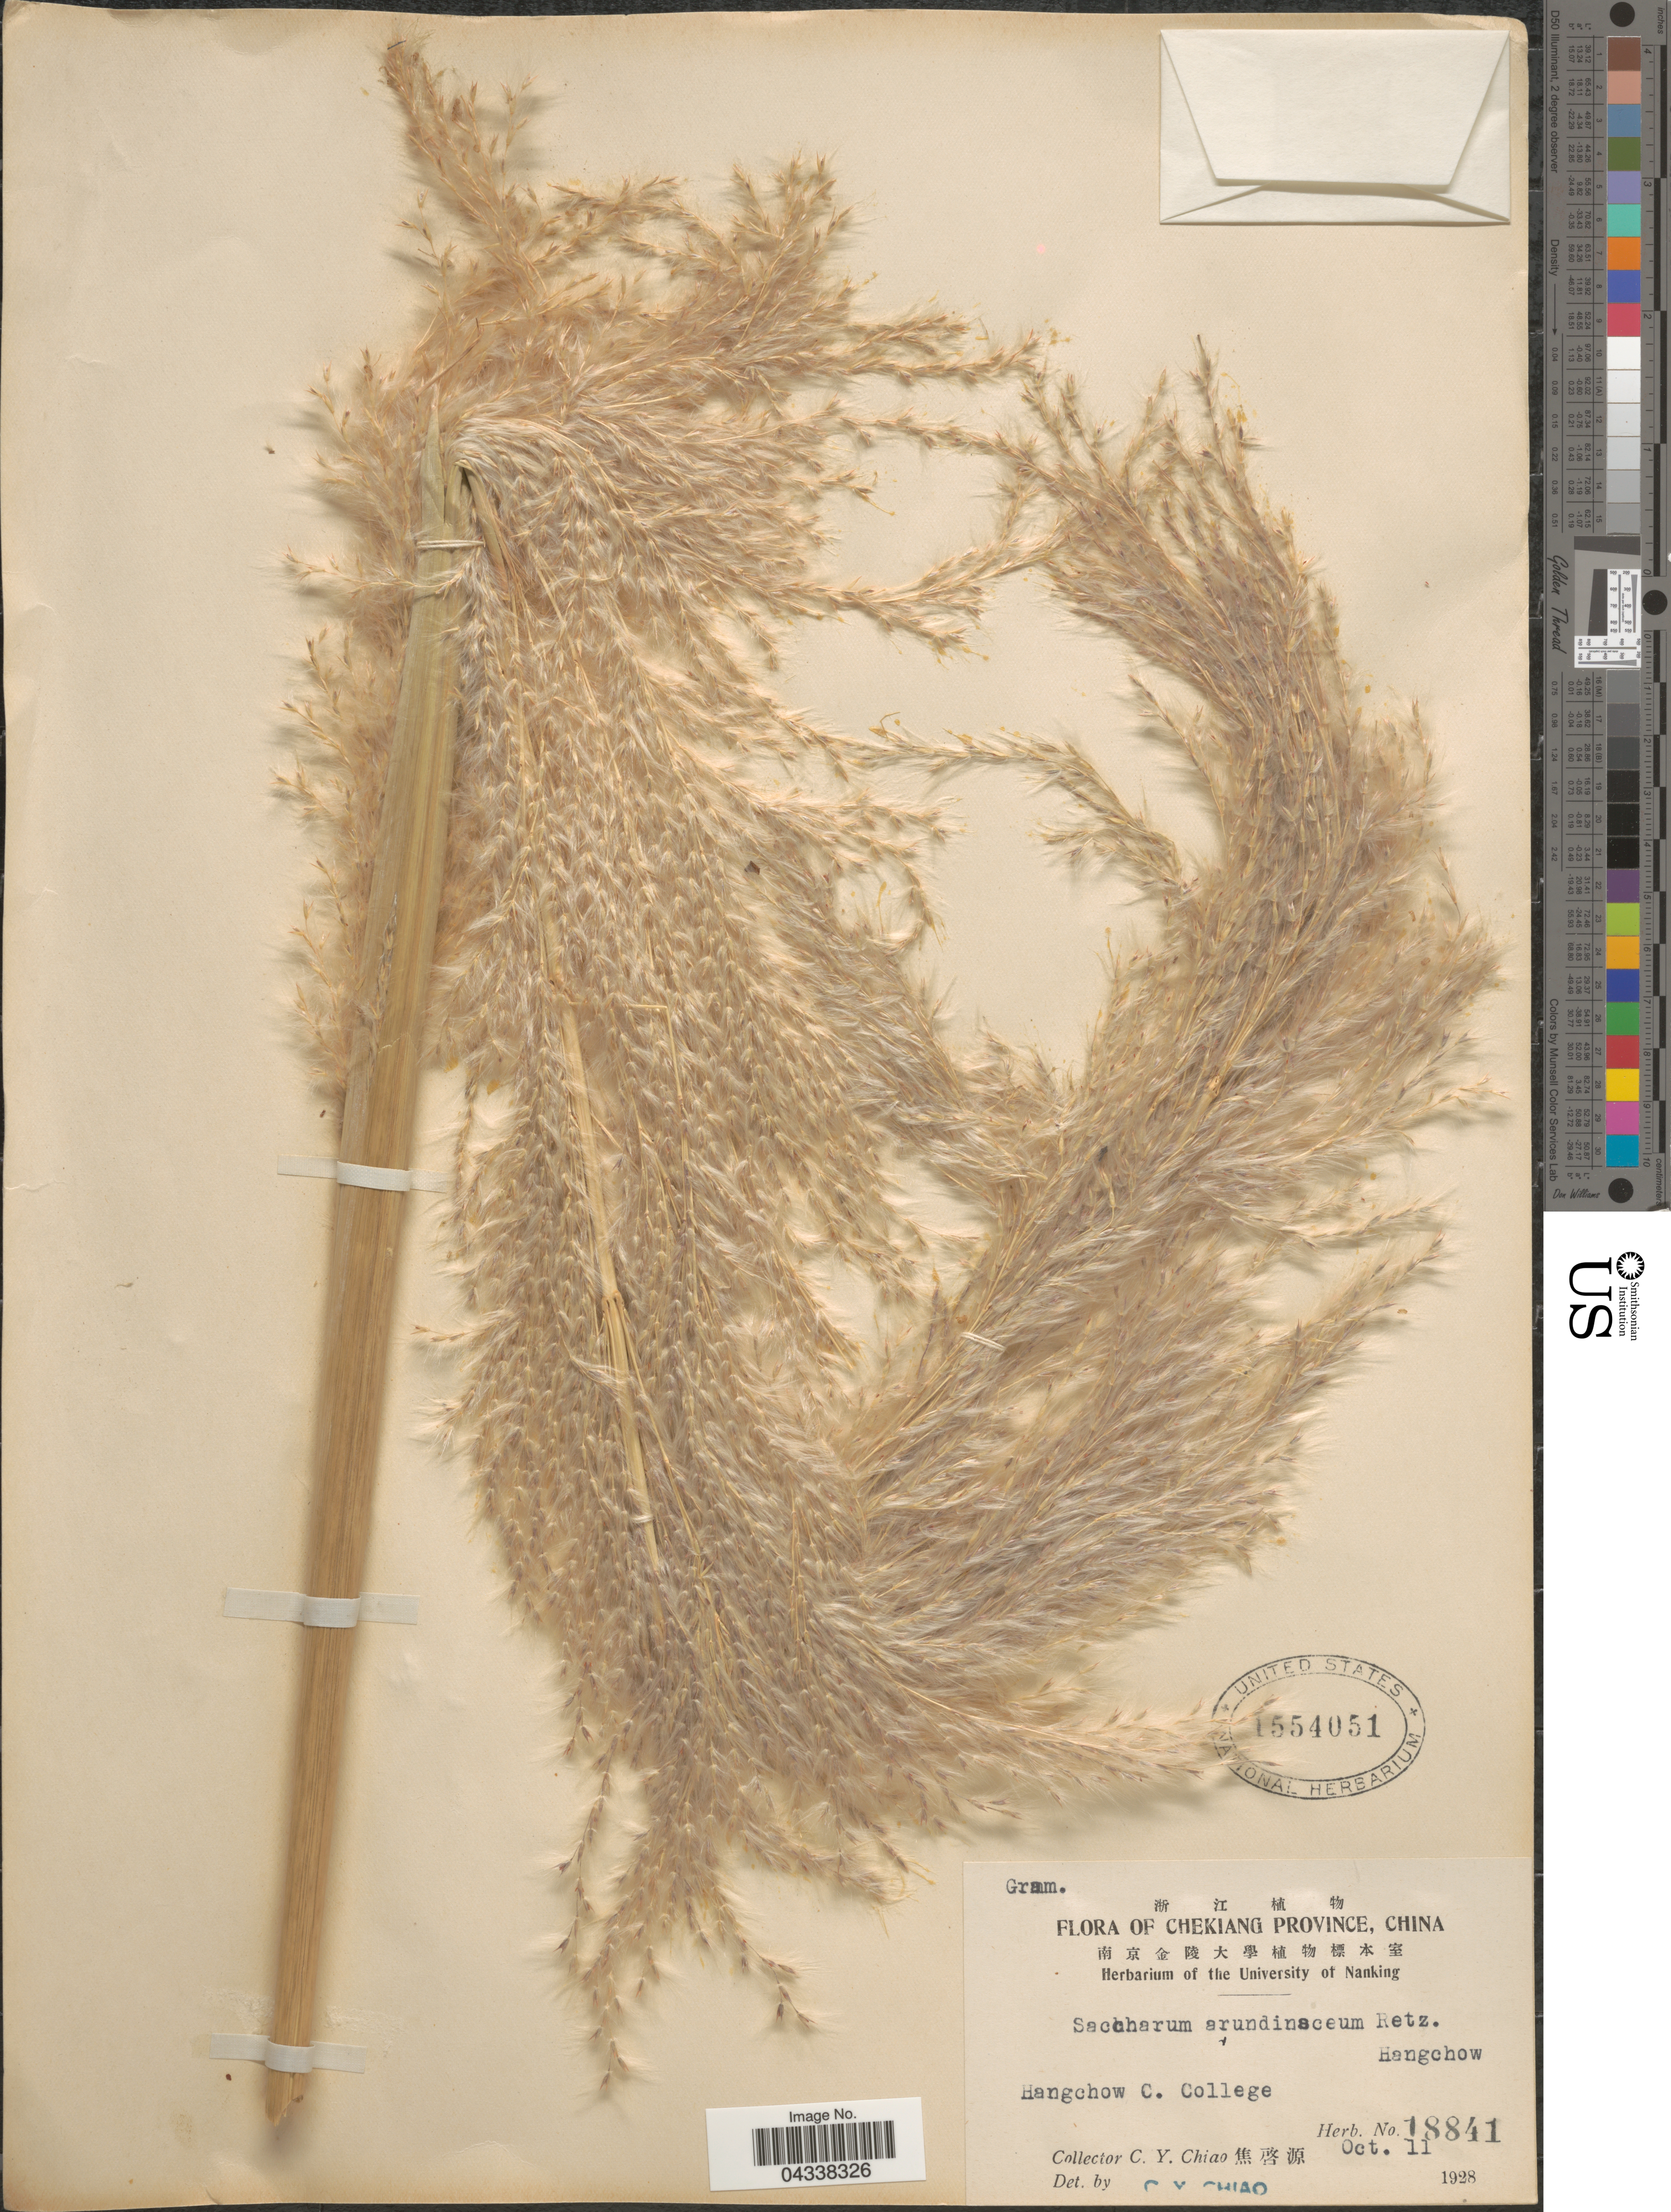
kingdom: Plantae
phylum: Tracheophyta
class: Liliopsida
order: Poales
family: Poaceae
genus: Tripidium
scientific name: Tripidium arundinaceum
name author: (Retz.) Welker et al.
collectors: C. Y. Chiao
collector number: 18841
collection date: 1928-10-11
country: China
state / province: Zhejiang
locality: Chekiang Province. Hangchow C. College.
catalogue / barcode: US 1554051